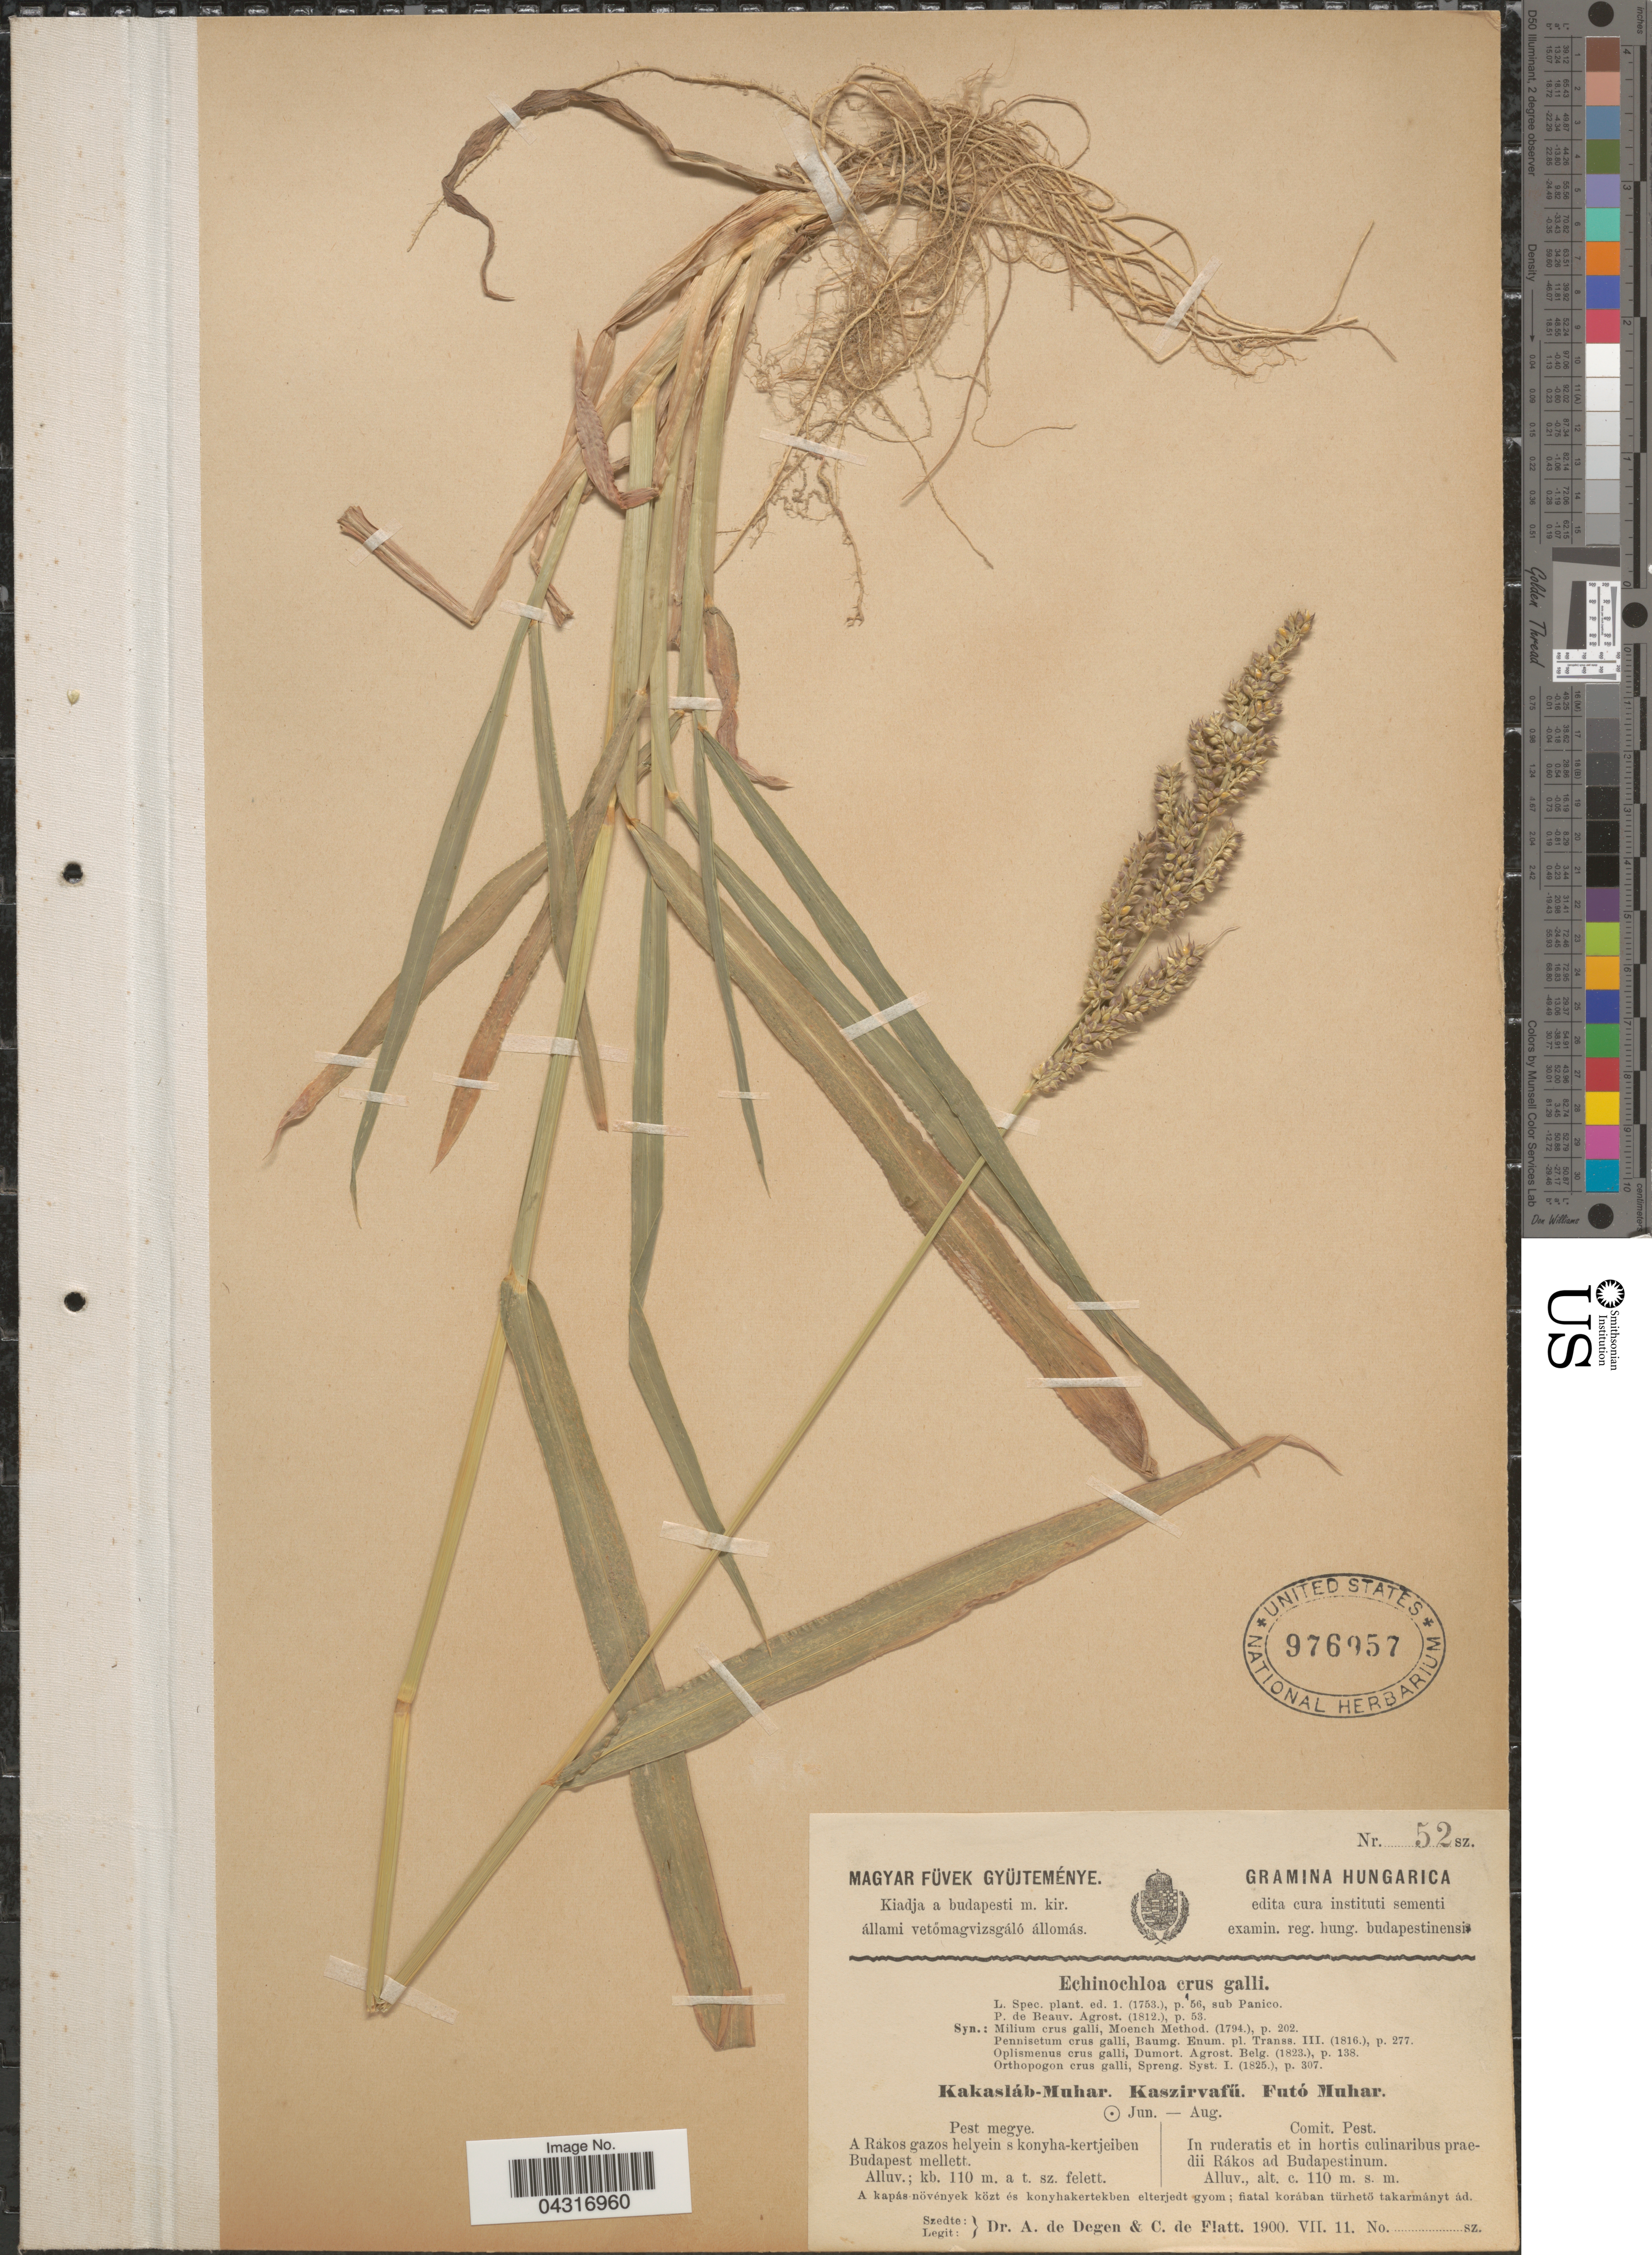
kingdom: Plantae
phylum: Tracheophyta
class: Liliopsida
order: Poales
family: Poaceae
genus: Echinochloa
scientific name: Echinochloa crus-galli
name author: (L.) P. Beauv.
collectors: A. Degen & C. de Flatt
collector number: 52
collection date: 1900-07-11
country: Hungary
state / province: Pest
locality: Comit. Pest. In ruderatis et in hortis culinaribus praedii Rákos ad Budapestinum.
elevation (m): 110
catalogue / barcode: US 976957